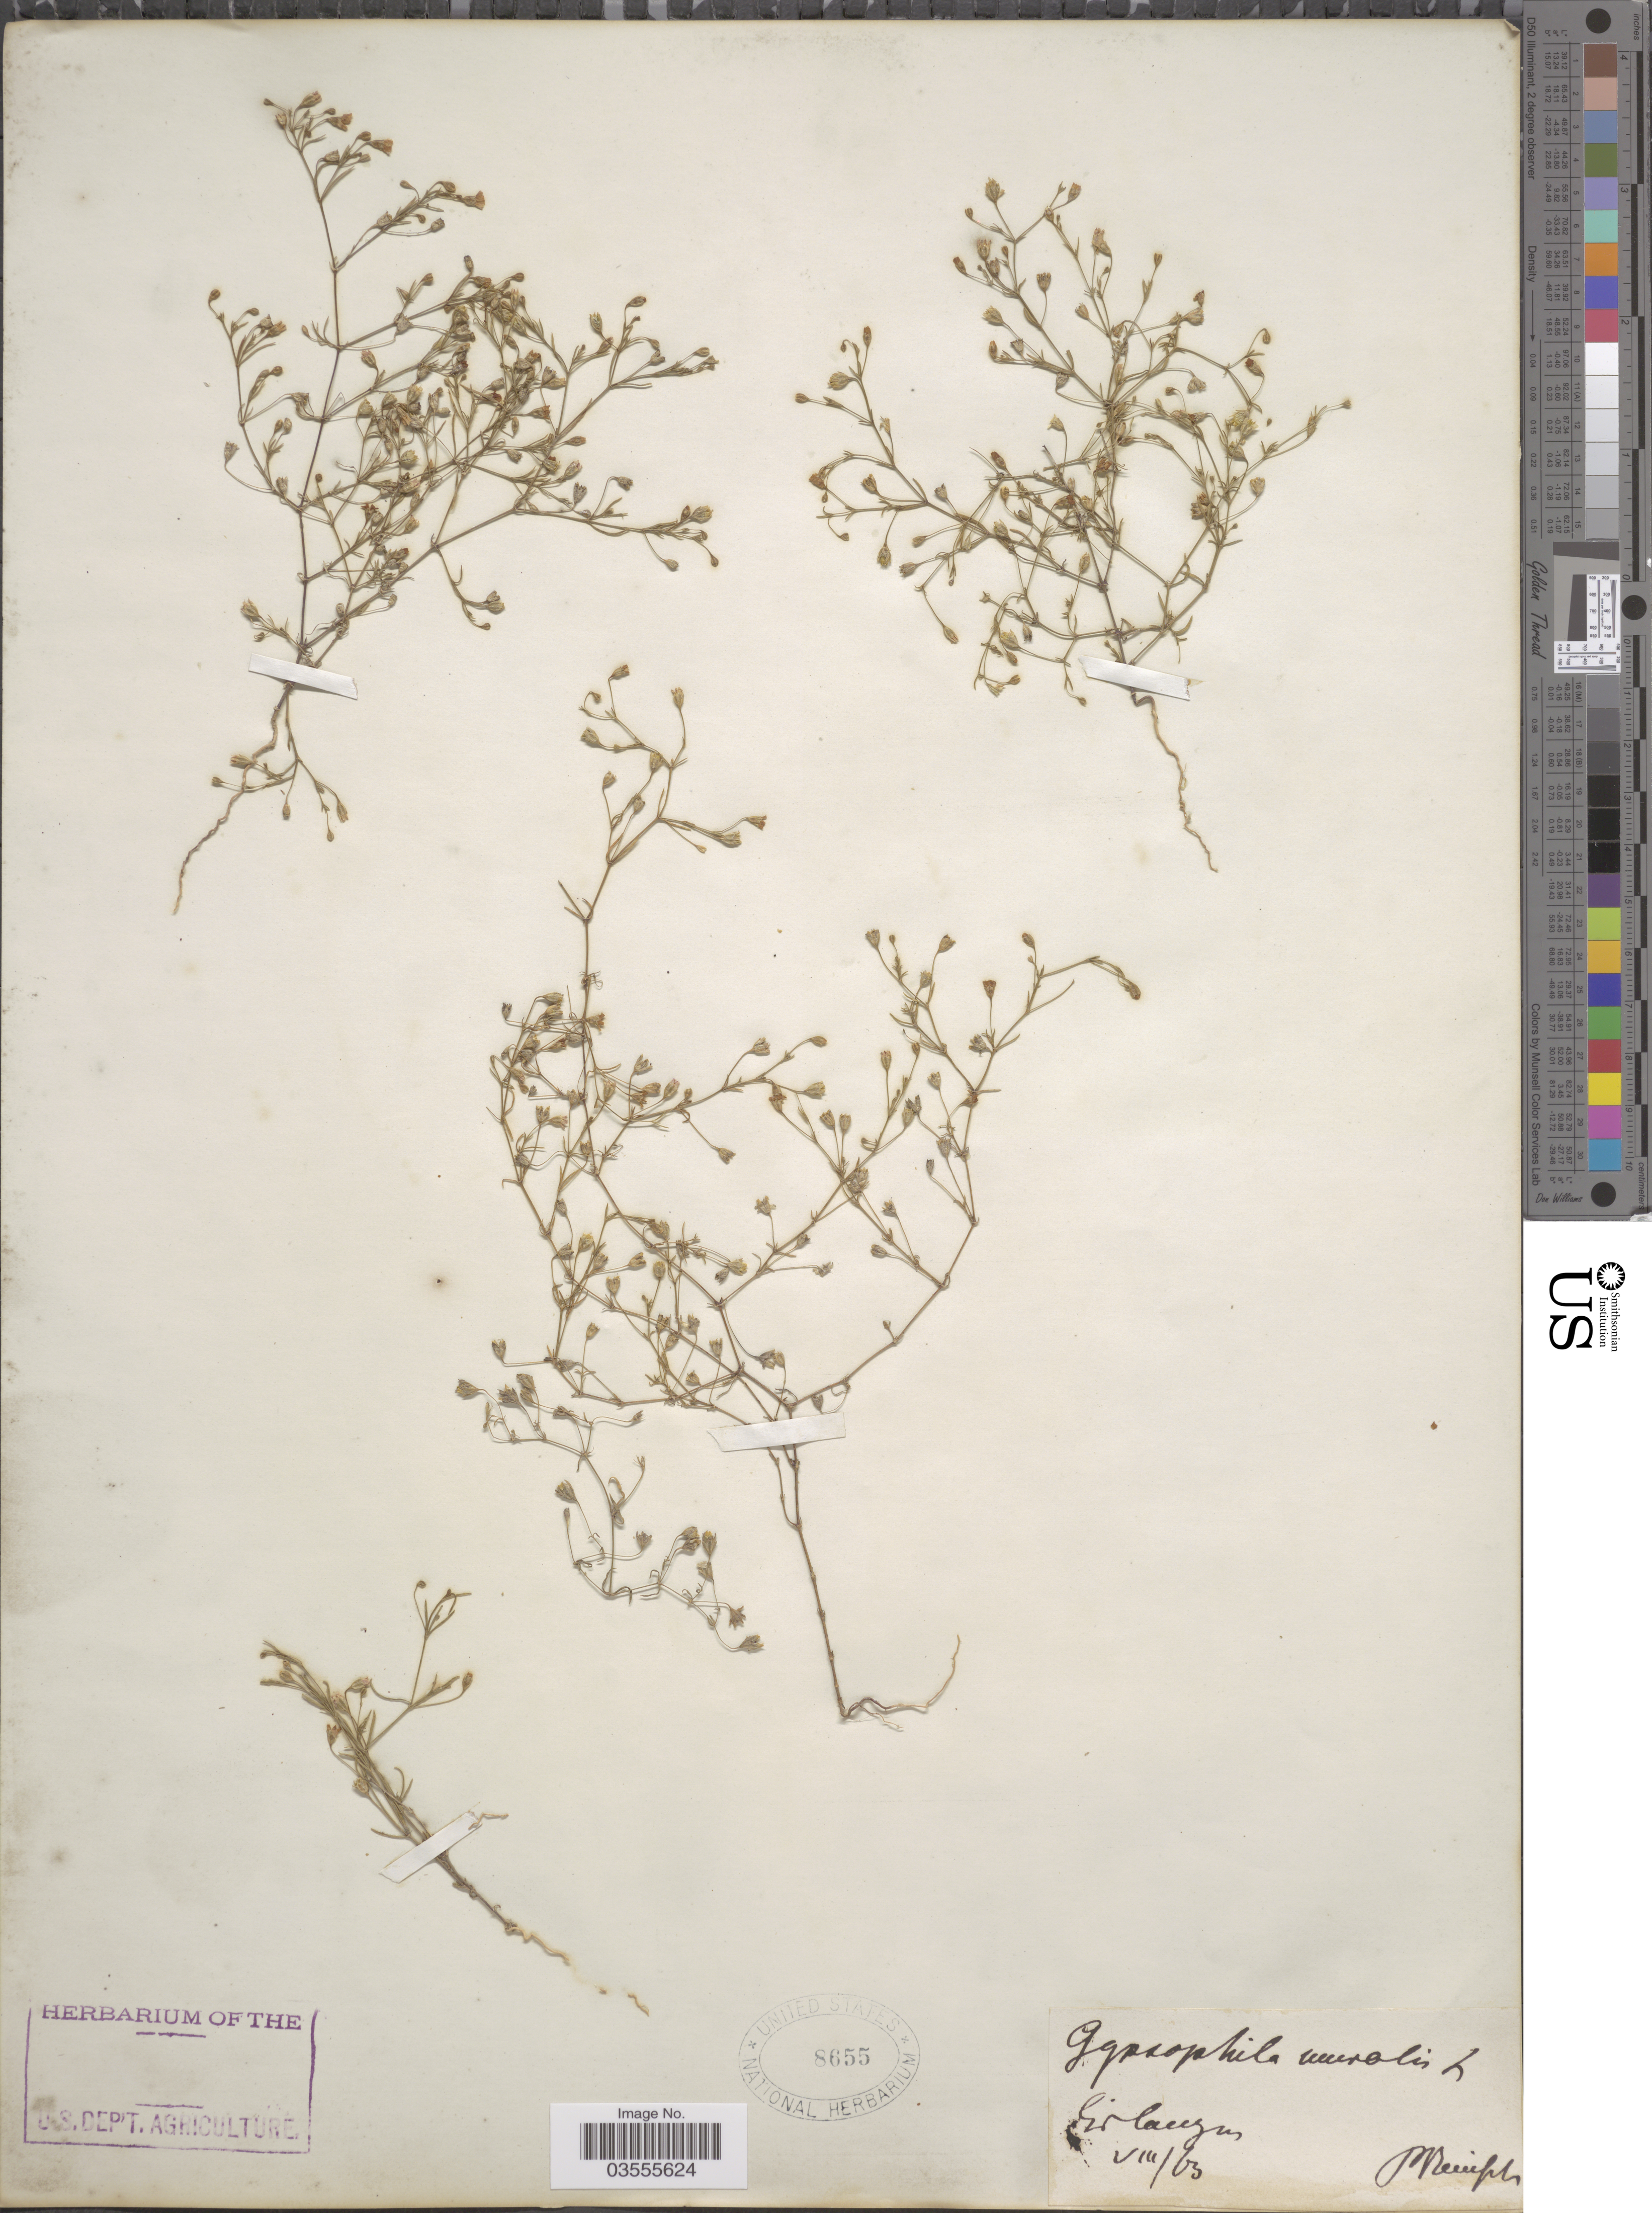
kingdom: Plantae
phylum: Tracheophyta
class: Magnoliopsida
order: Caryophyllales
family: Caryophyllaceae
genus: Psammophiliella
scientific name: Psammophiliella muralis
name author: (L.) Ikonn.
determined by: U.S. National Herbarium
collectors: M. Reinph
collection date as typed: Transcribed d/m/y: /8/63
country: Germany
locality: Erlangen.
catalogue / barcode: US 8655